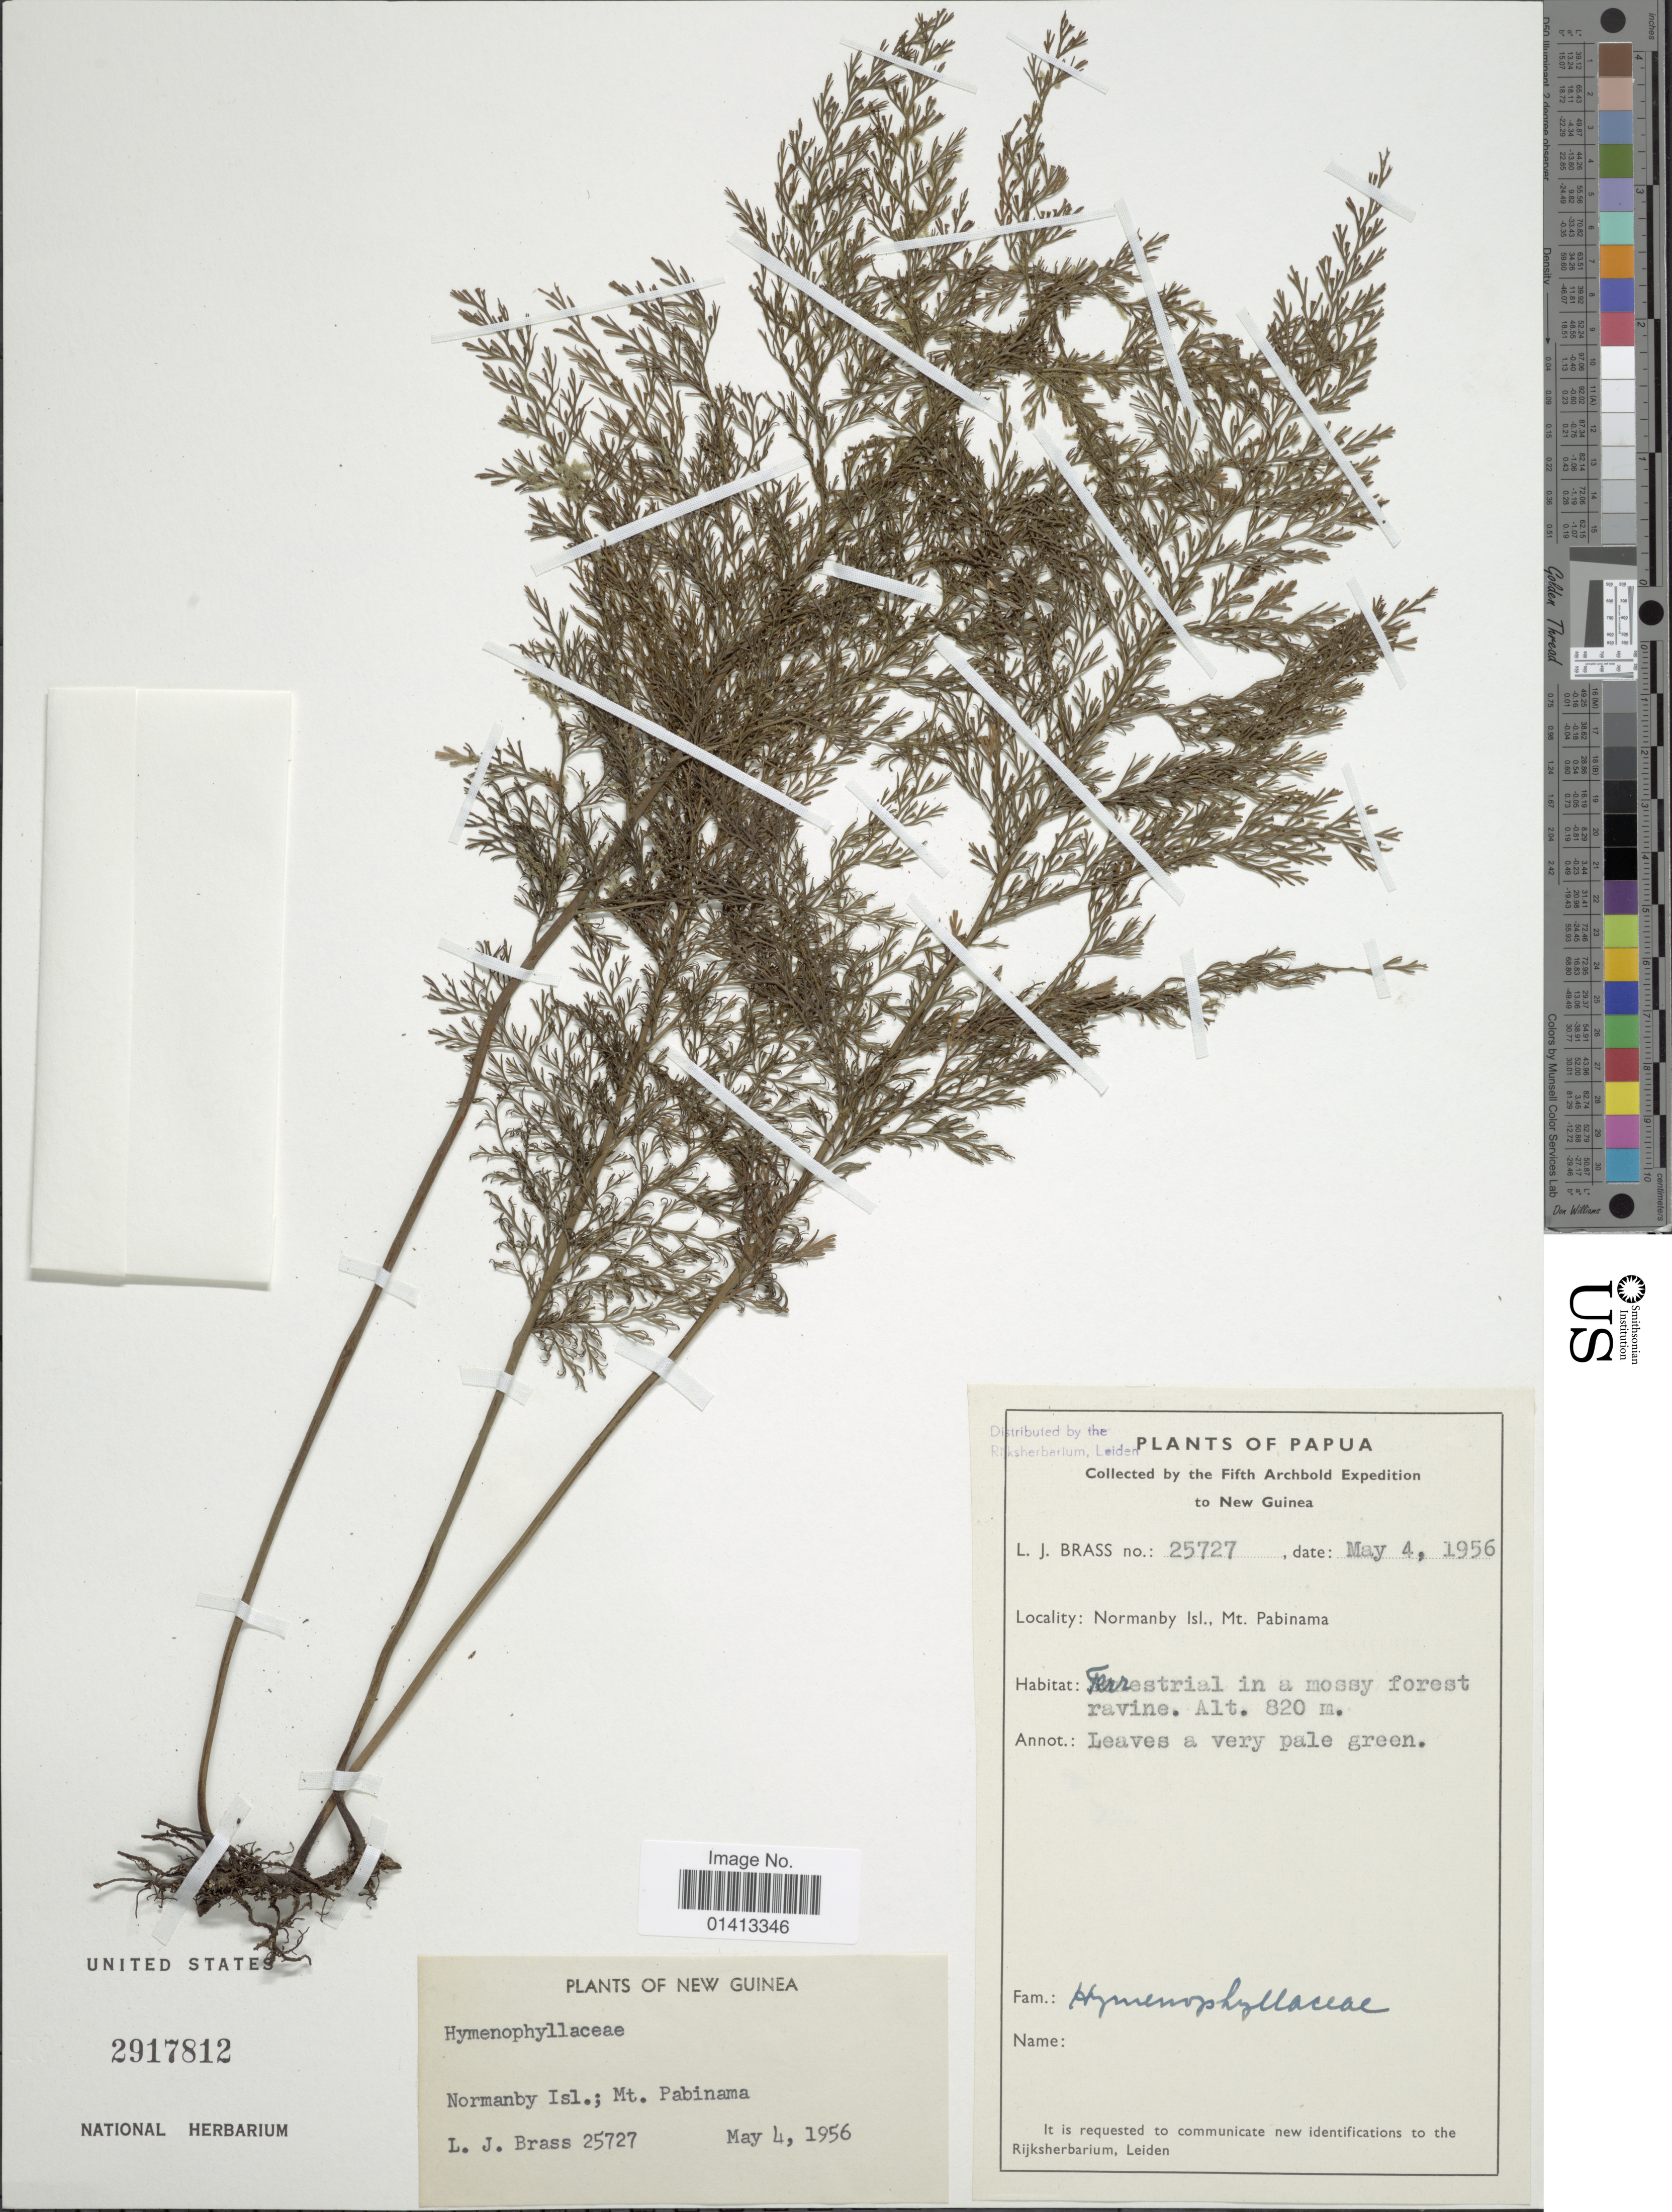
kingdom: Plantae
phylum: Tracheophyta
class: Polypodiopsida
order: Hymenophyllales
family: Hymenophyllaceae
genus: Crepidomanes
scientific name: Crepidomanes sp.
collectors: L. J. Brass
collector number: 25727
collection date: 1956-05-04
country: Papua New Guinea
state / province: Milne Bay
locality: Normanby Isl., Mt Pabinama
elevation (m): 820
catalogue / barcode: US 2917812